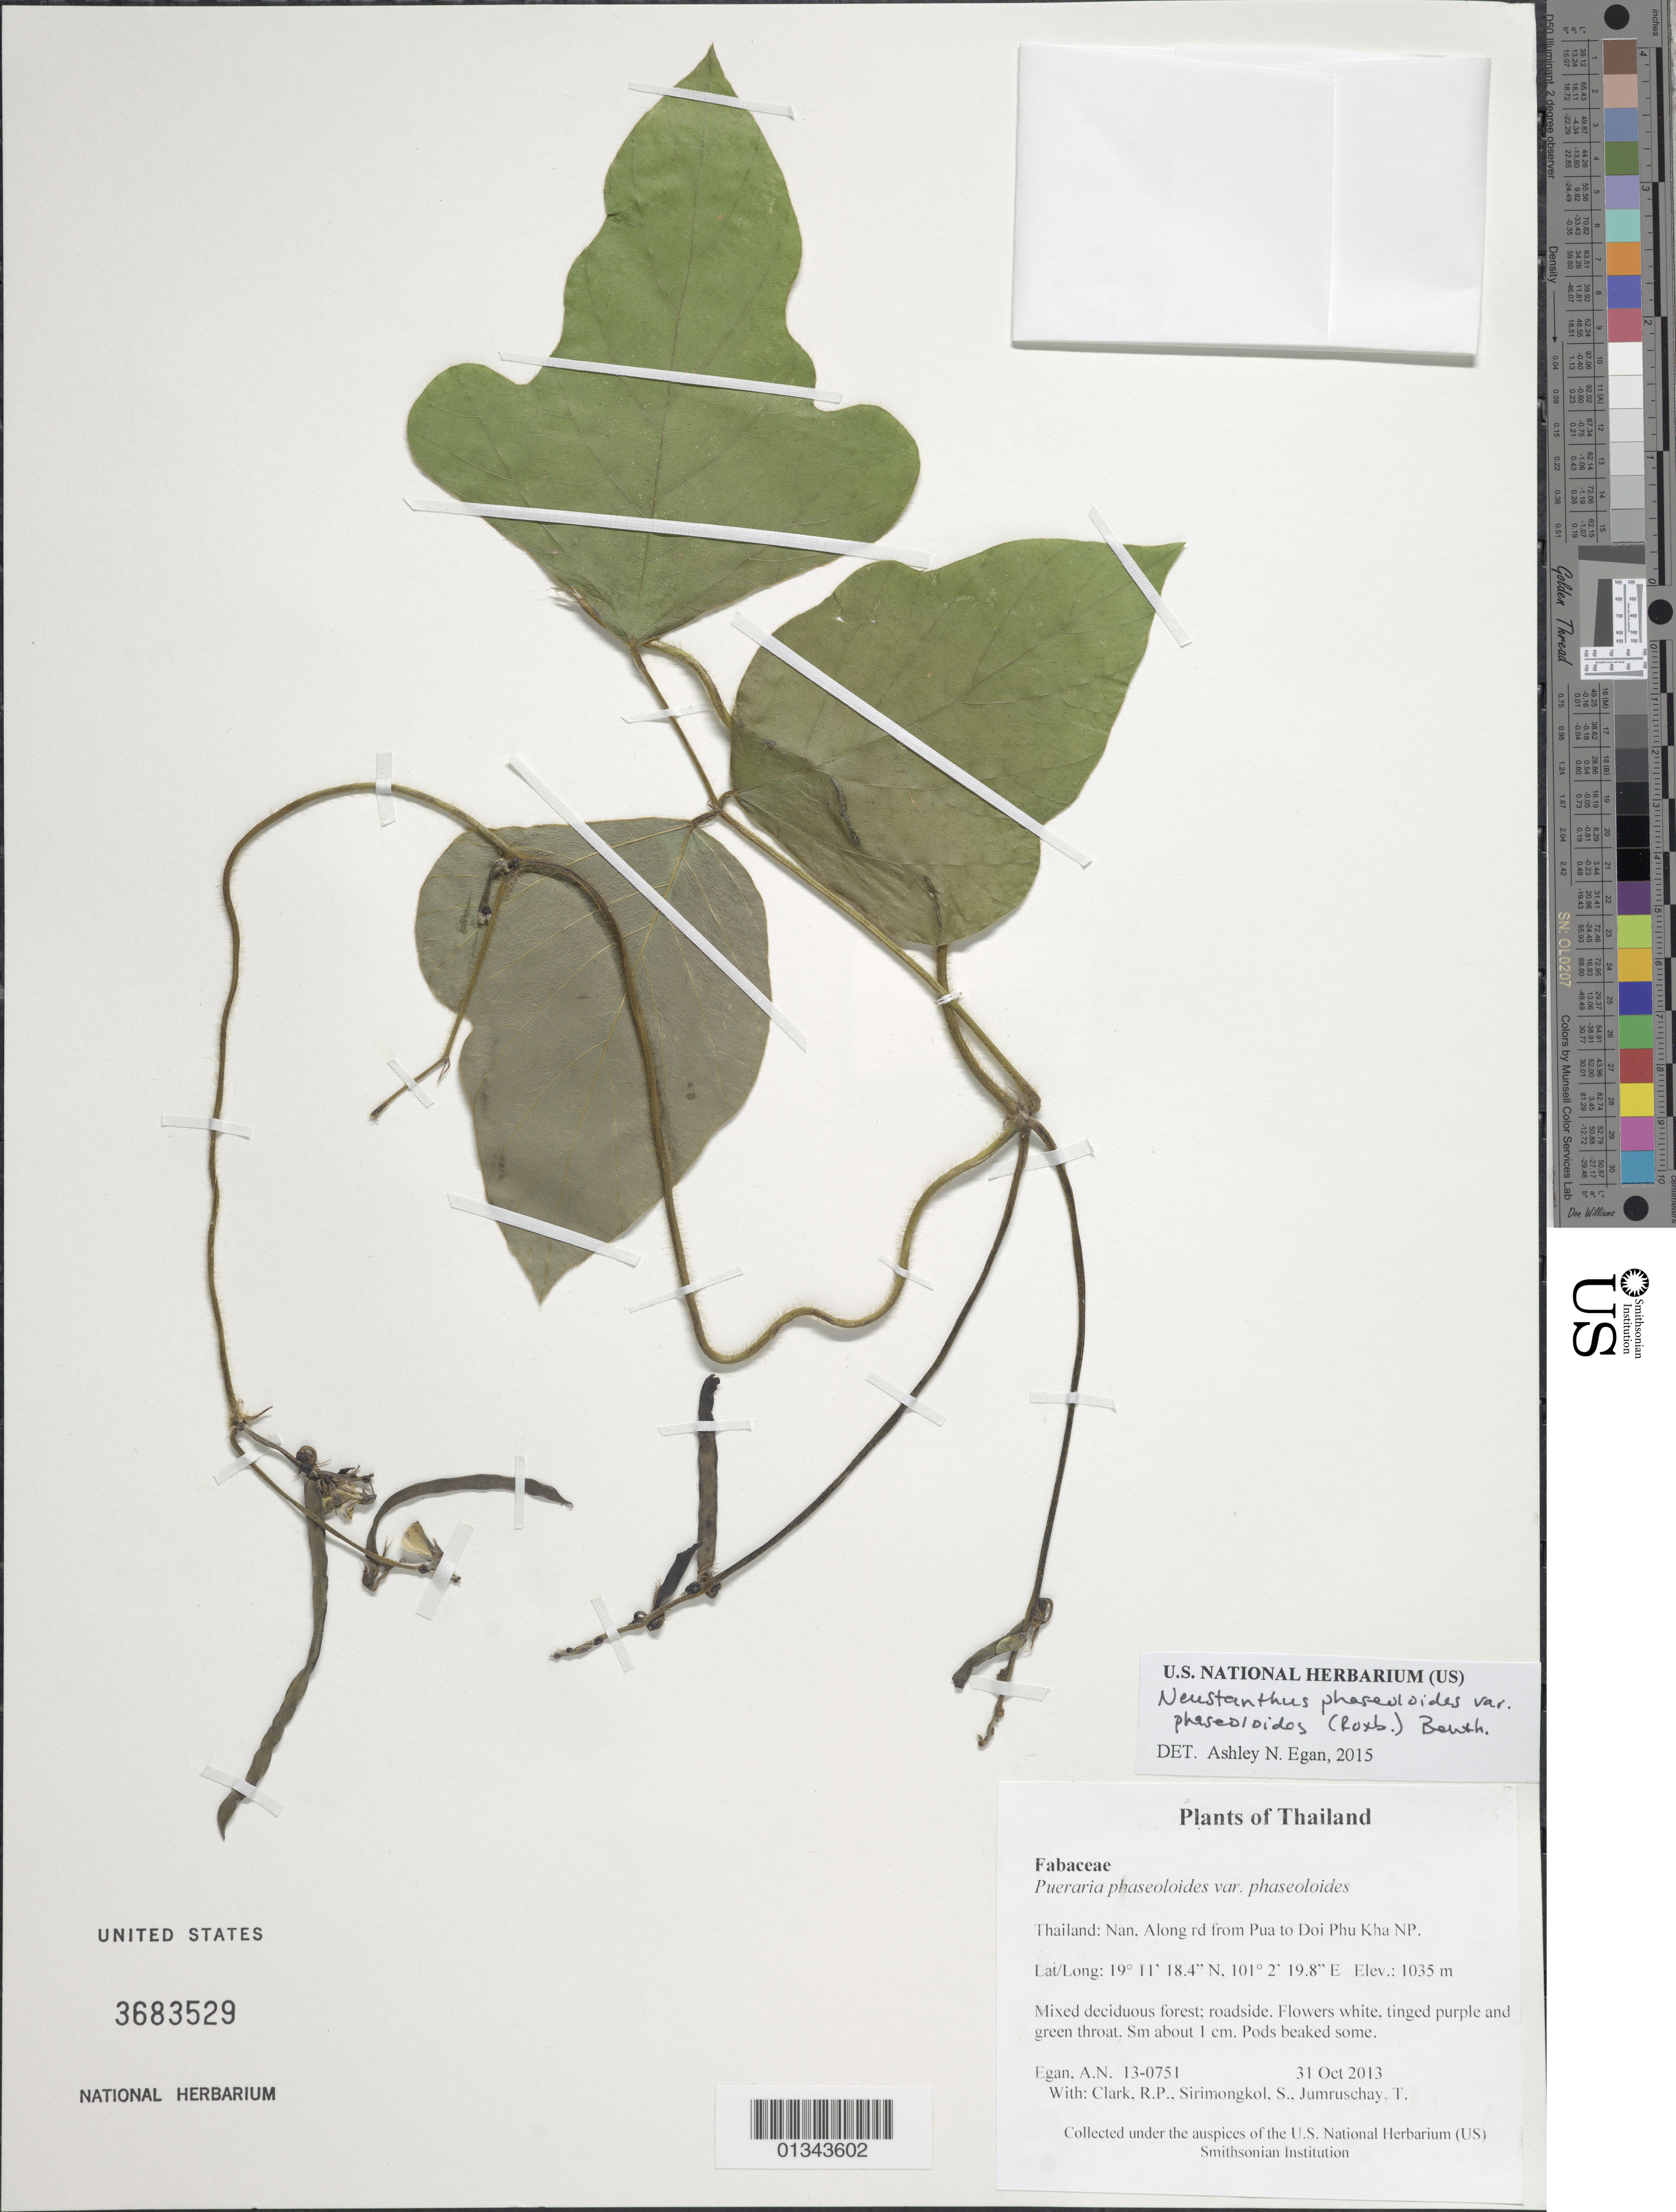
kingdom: Plantae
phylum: Tracheophyta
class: Magnoliopsida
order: Fabales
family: Fabaceae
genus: Neustanthus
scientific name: Neustanthus phaseoloides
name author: (Roxb.) Benth.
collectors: A. N. Egan, R. P. Clark, S. Sirimongkol & T. Jumruschay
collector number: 13-0751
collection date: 2013-10-31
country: Thailand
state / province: Nan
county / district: Pua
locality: Along rd from Pua to Doi Phu Kha NP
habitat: Mixed deciduous forest; roadside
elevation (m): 1035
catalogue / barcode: US 3683529